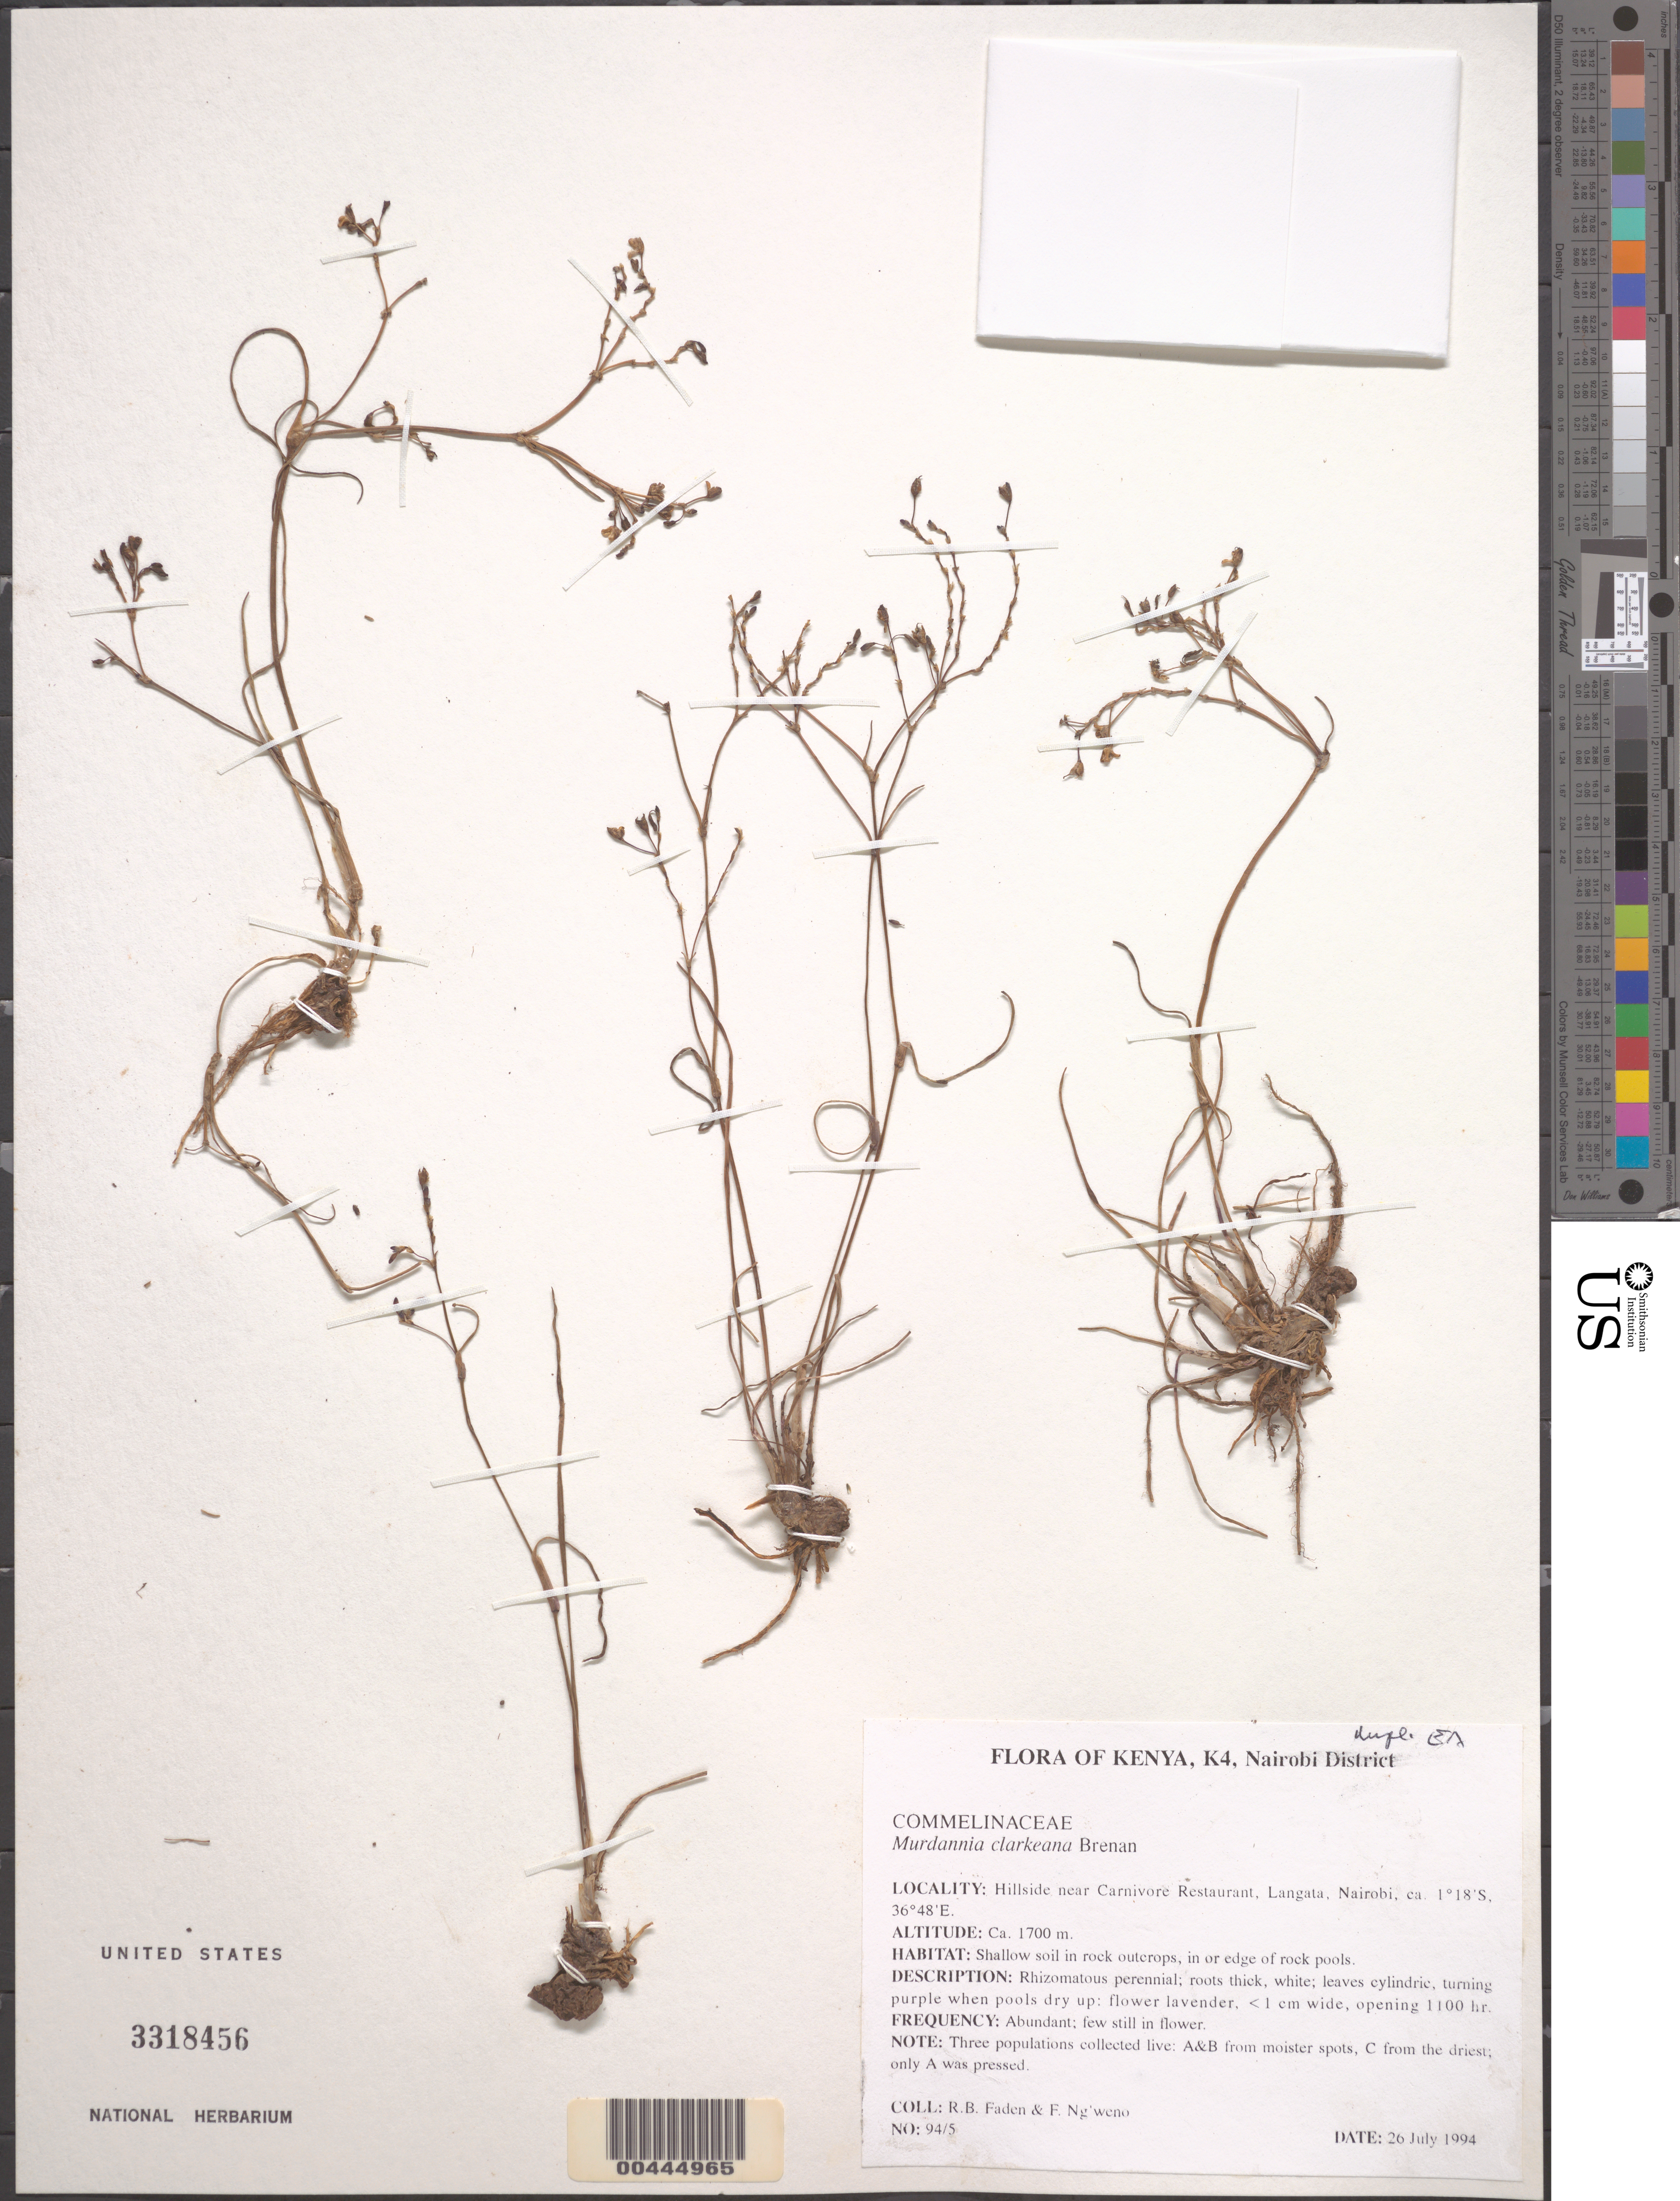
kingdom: Plantae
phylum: Tracheophyta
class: Liliopsida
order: Commelinales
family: Commelinaceae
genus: Murdannia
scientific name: Murdannia clarkeana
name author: Brenan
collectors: R. B. Faden & F. Ng'weno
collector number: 94/5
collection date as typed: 26 Jul 1994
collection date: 1994-07-26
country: Kenya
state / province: Nairobi Area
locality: Near carnivor resturant, langata, nairobi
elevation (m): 1700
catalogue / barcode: US 3318456